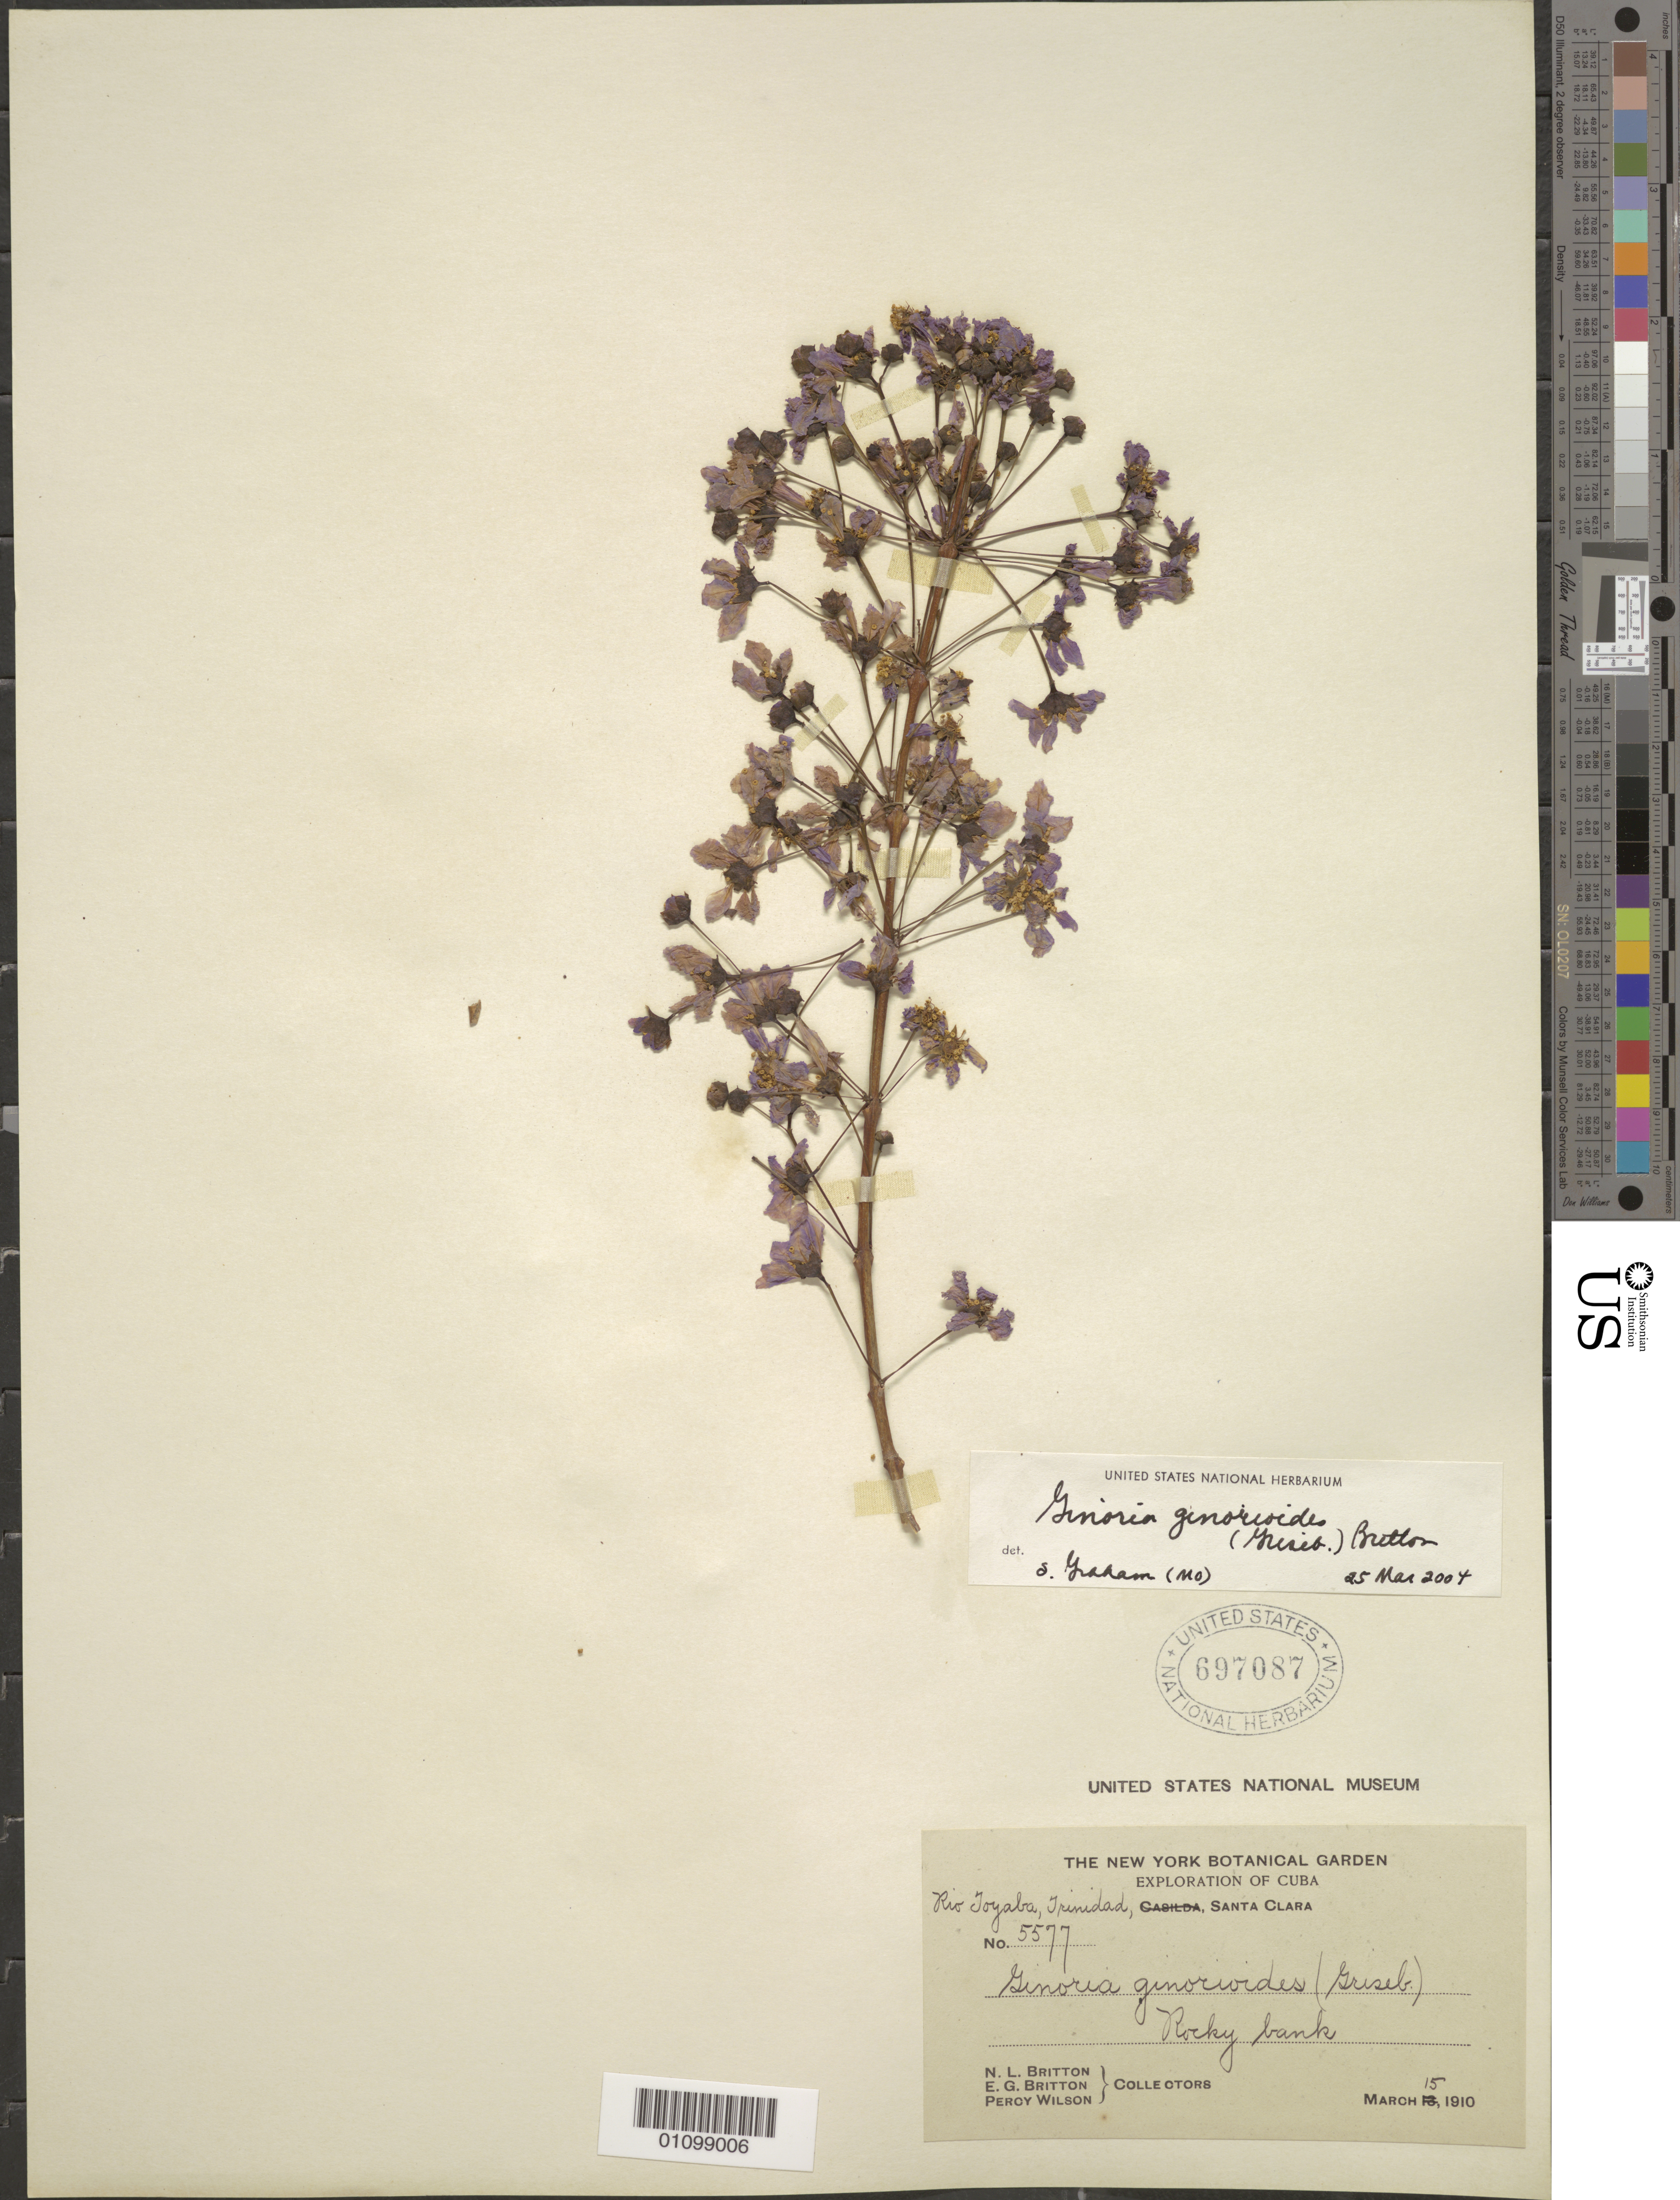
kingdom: Plantae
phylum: Tracheophyta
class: Magnoliopsida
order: Myrtales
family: Lythraceae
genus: Ginoria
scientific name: Ginoria ginorioides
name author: (Griseb.) Britton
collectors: N. Britton, E. G. Britton & P. Wilson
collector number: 5577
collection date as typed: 15 Mar 1910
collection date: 1910-03-15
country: Cuba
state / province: Villa Clara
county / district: Santa Clara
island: Cuba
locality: Rio Joyaba, Trinidad Rocky bank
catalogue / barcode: US 697087